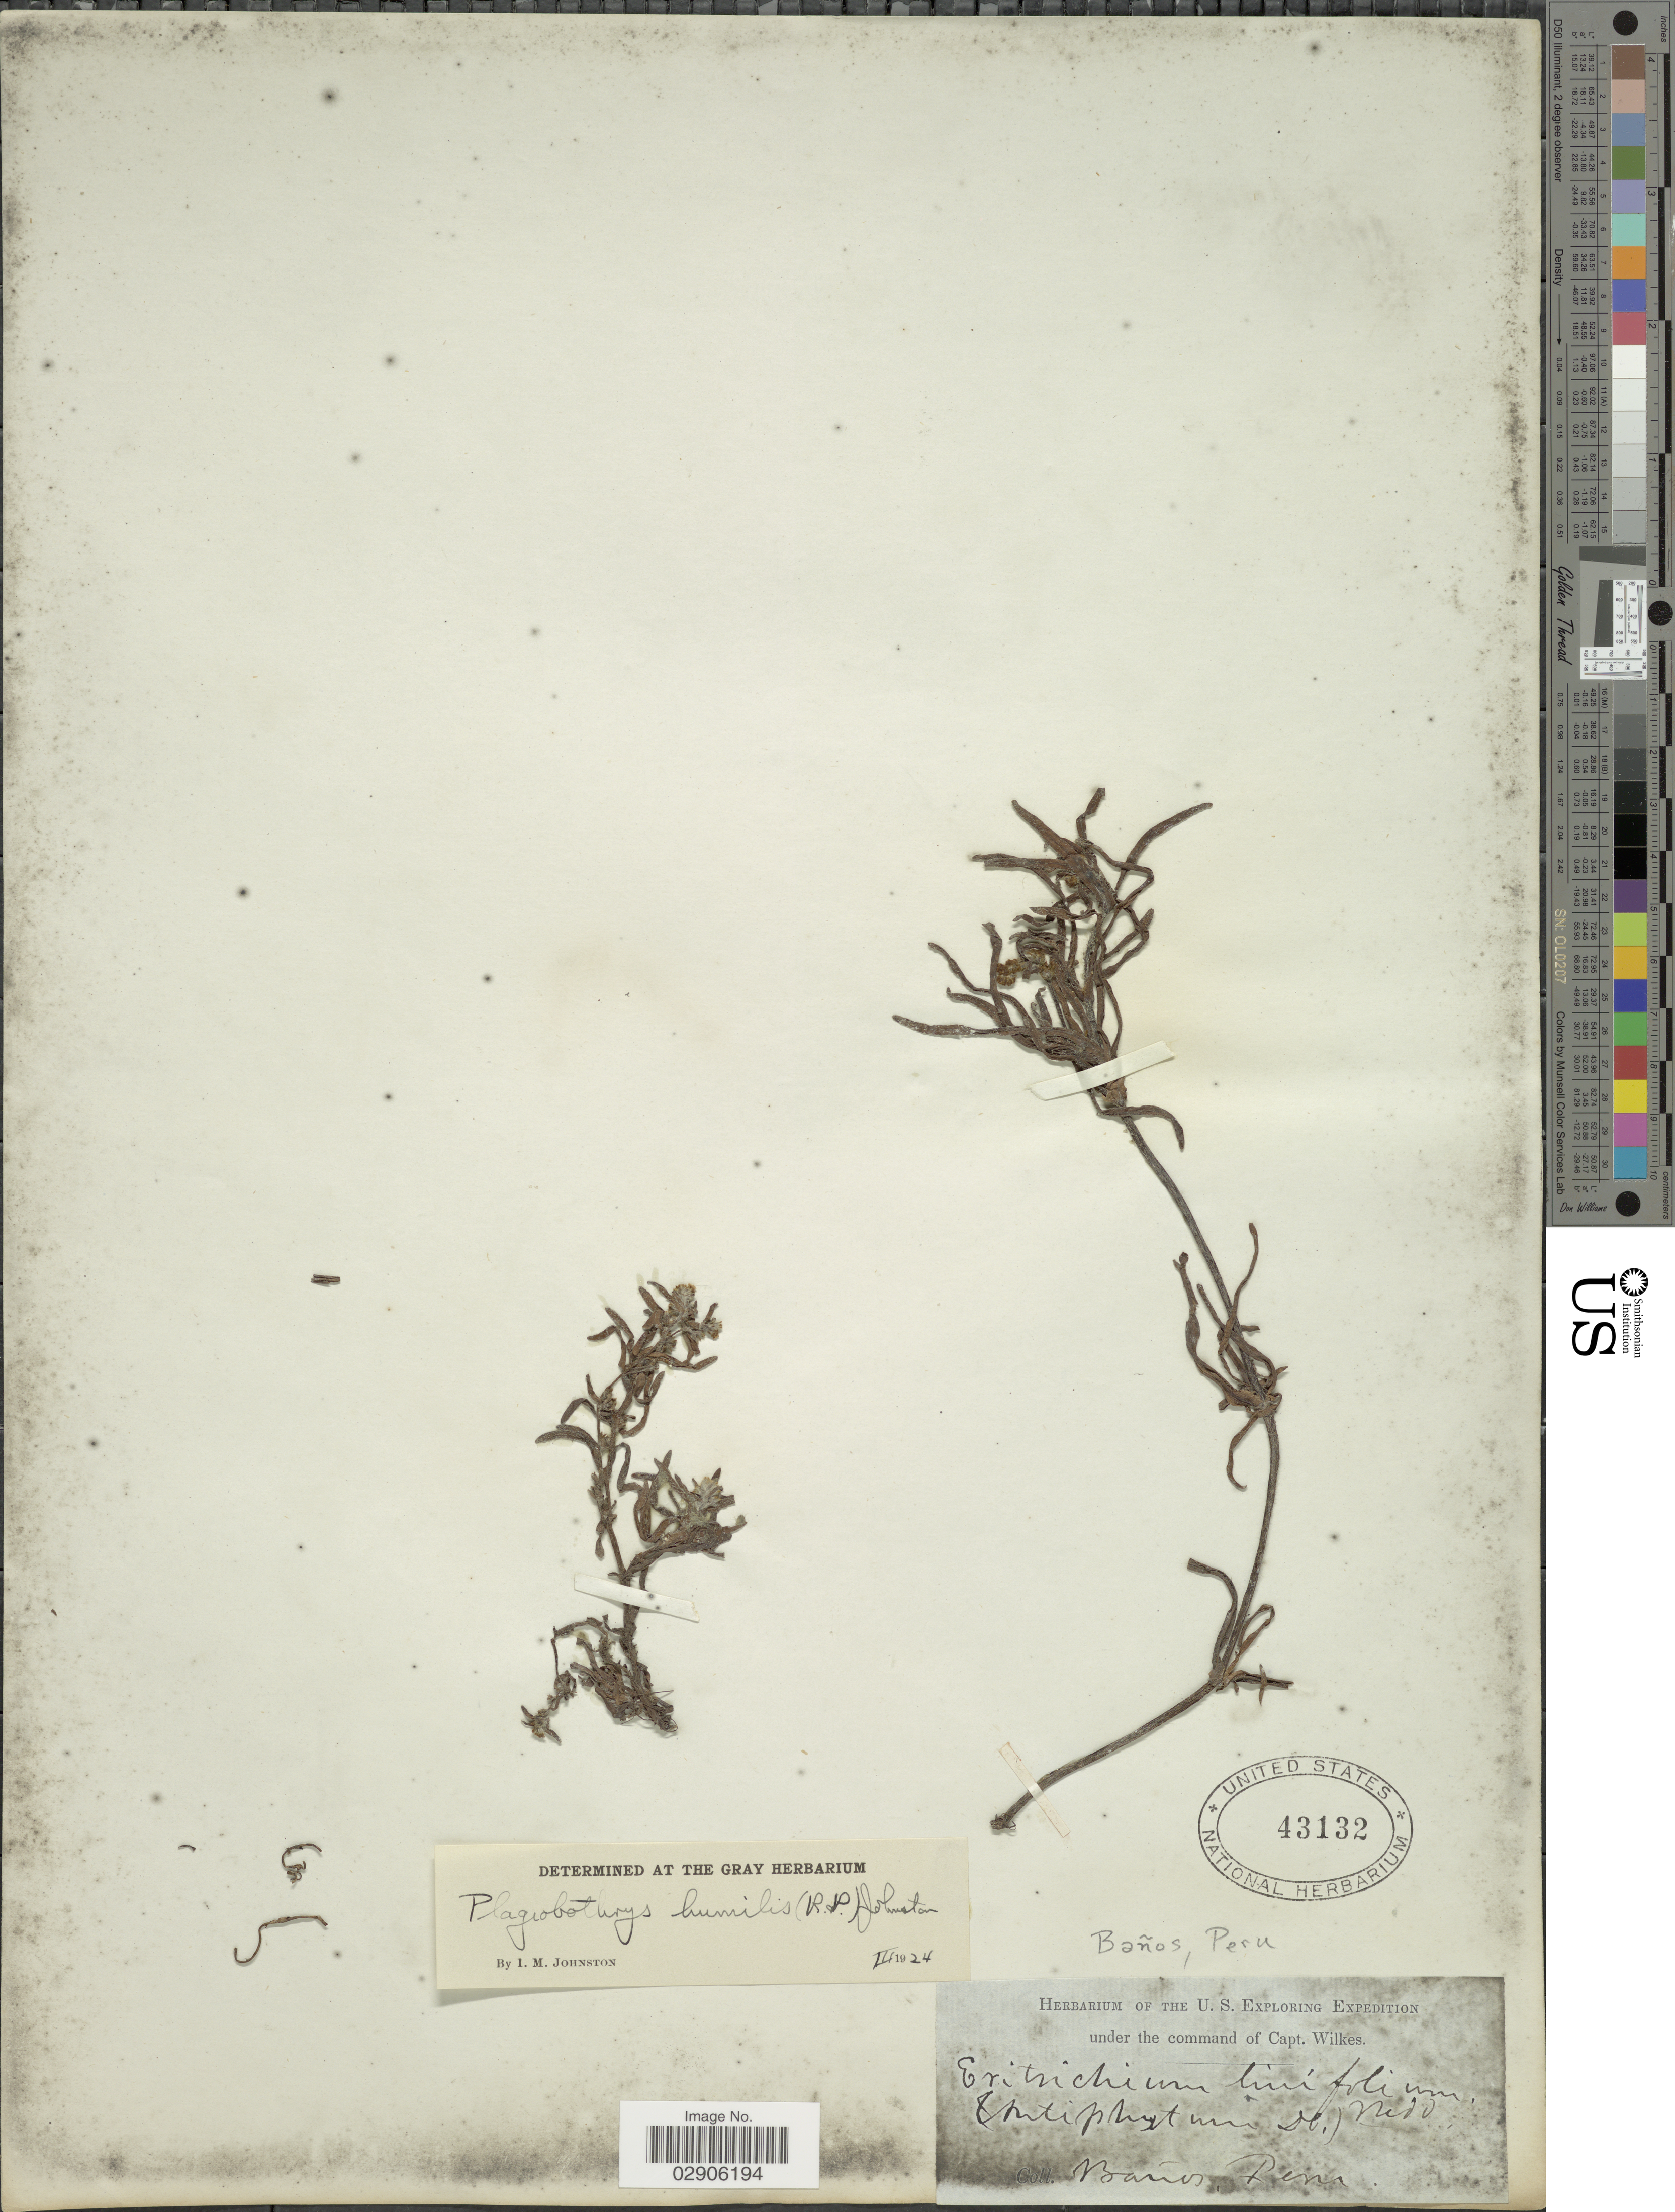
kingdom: Plantae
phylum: Tracheophyta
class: Magnoliopsida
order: Boraginales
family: Boraginaceae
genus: Plagiobothrys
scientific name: Plagiobothrys humilis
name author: (Ruiz & Pav.) I.M. Johnst.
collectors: Wilkes Explor. Exped.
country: Peru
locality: Baños.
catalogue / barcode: US 43132